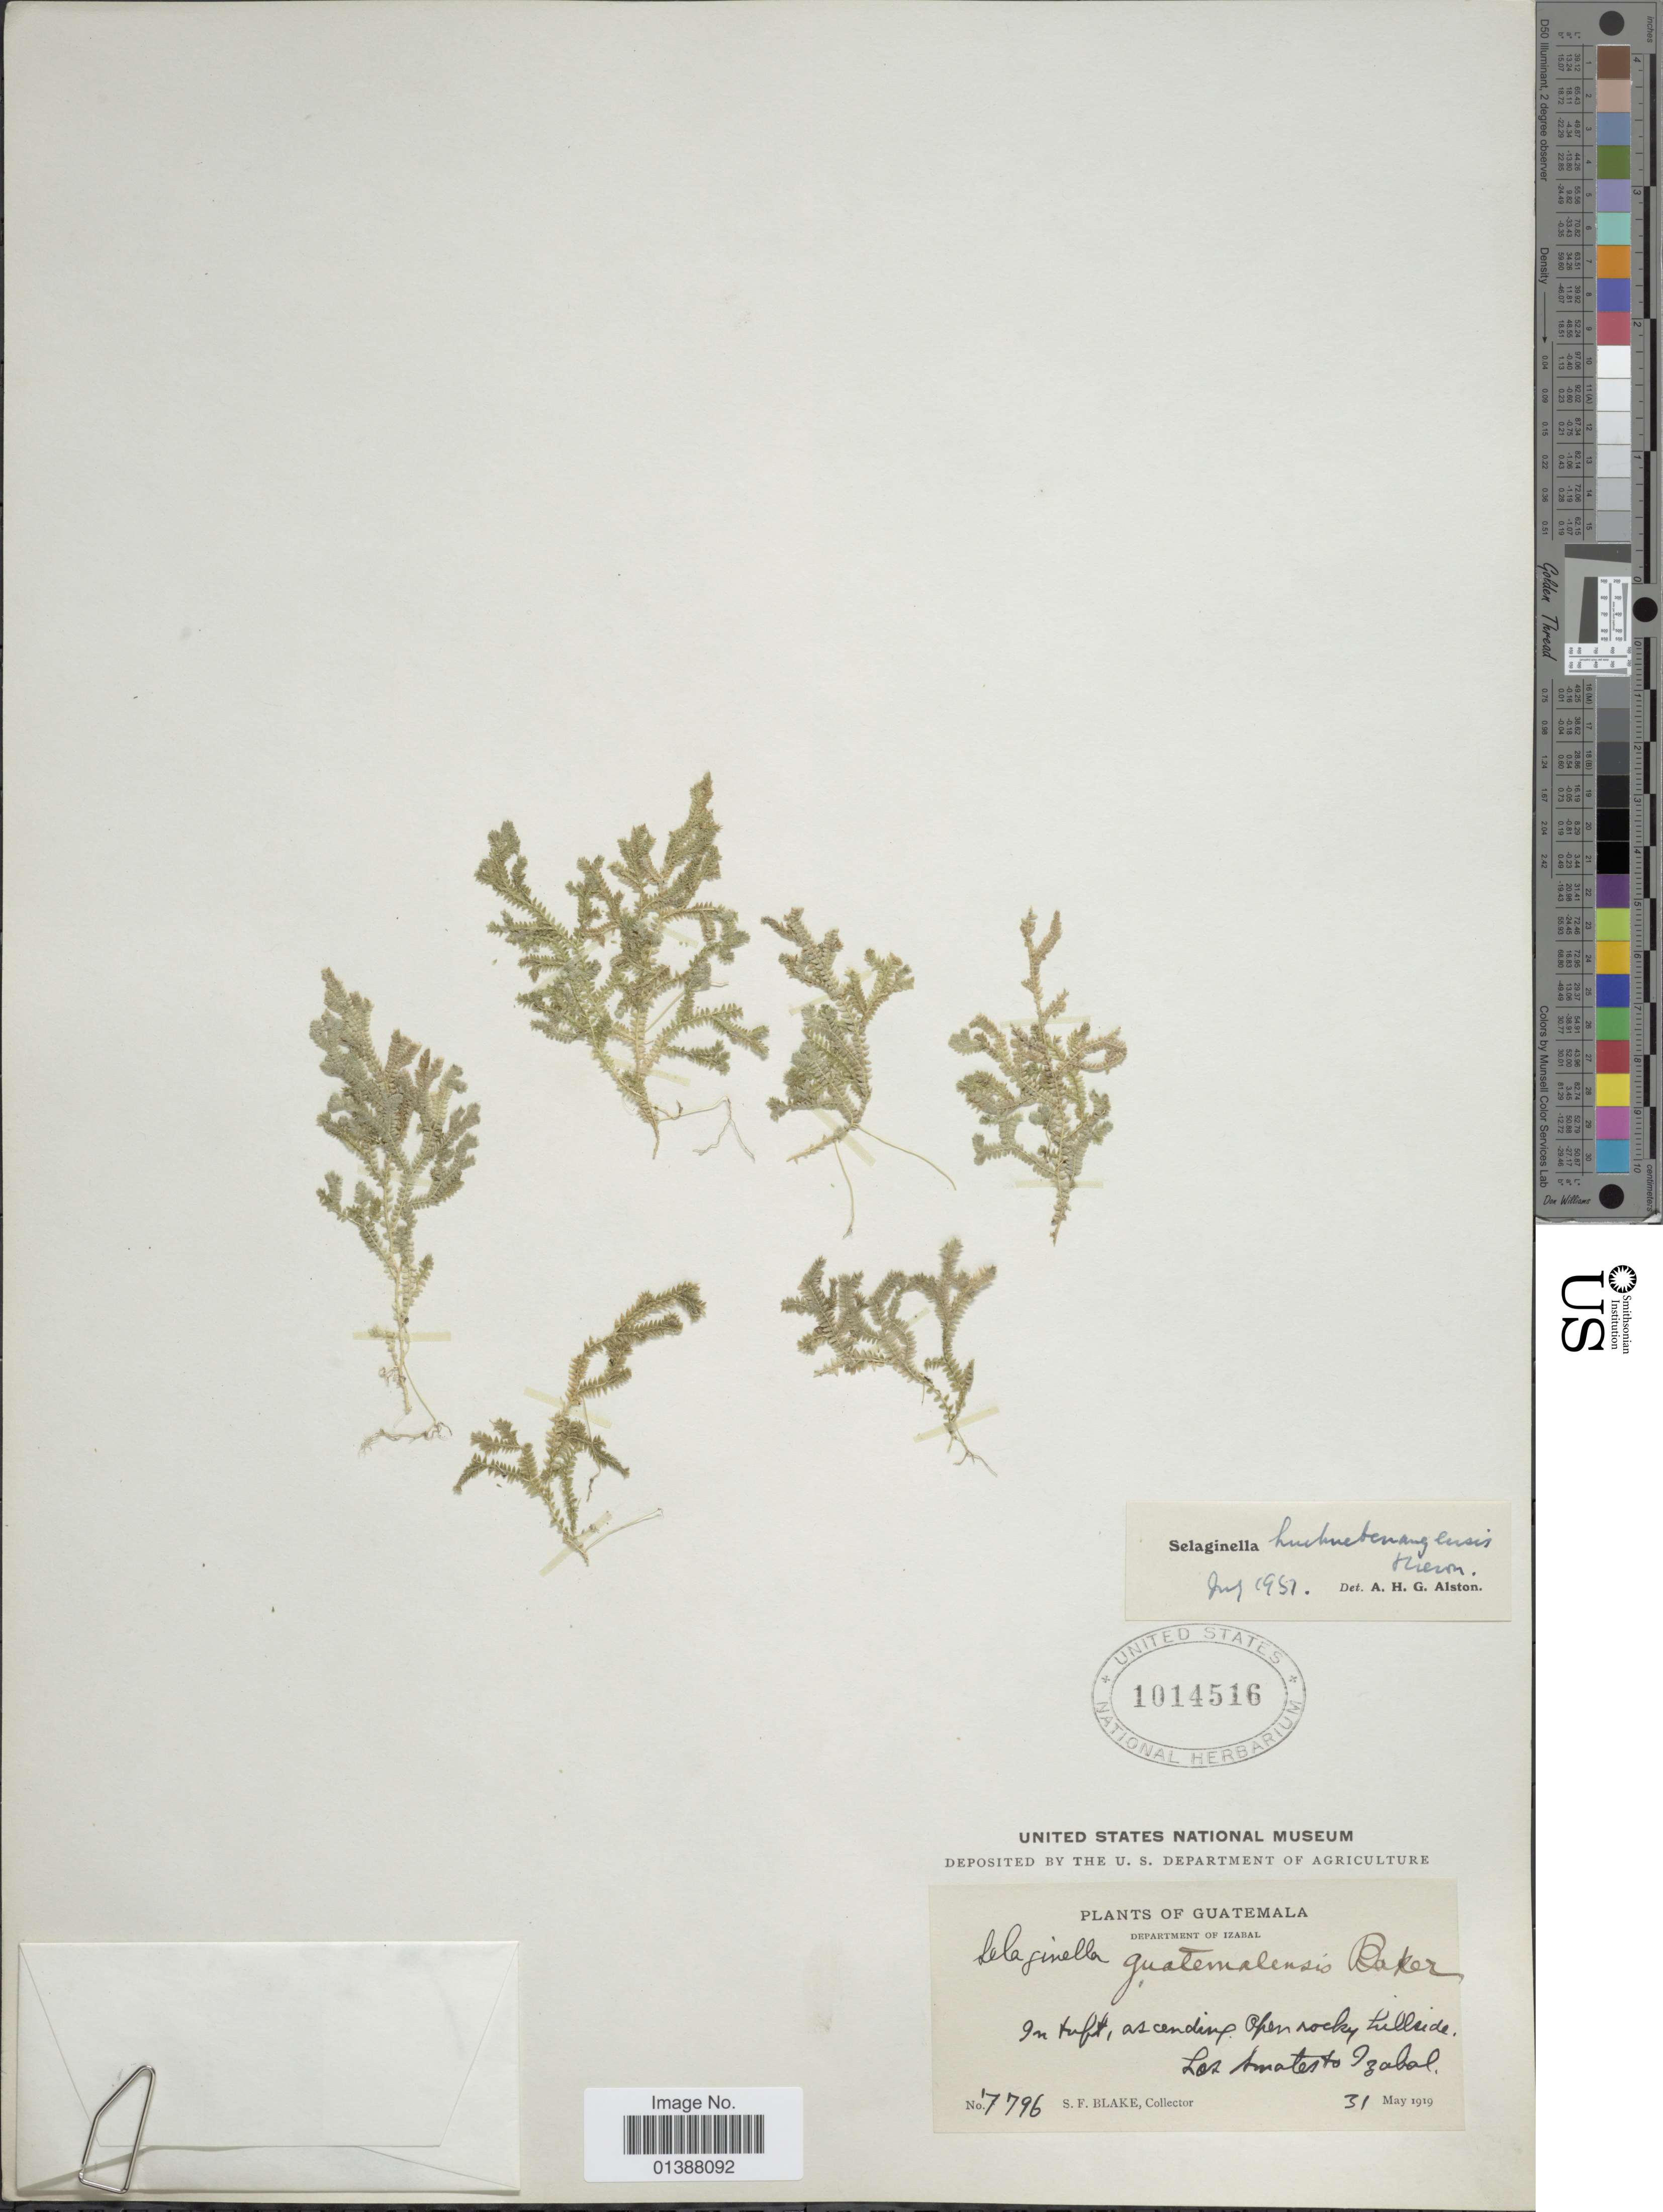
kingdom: Plantae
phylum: Tracheophyta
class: Lycopodiopsida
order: Selaginellales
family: Selaginellaceae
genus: Selaginella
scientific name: Selaginella huehuetenangensis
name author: Hieron.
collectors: S. Blake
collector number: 7796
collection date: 1919-05-31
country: Guatemala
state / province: Izabal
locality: Department of Izabal, Los Amates to Izabal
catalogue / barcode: US 1014516